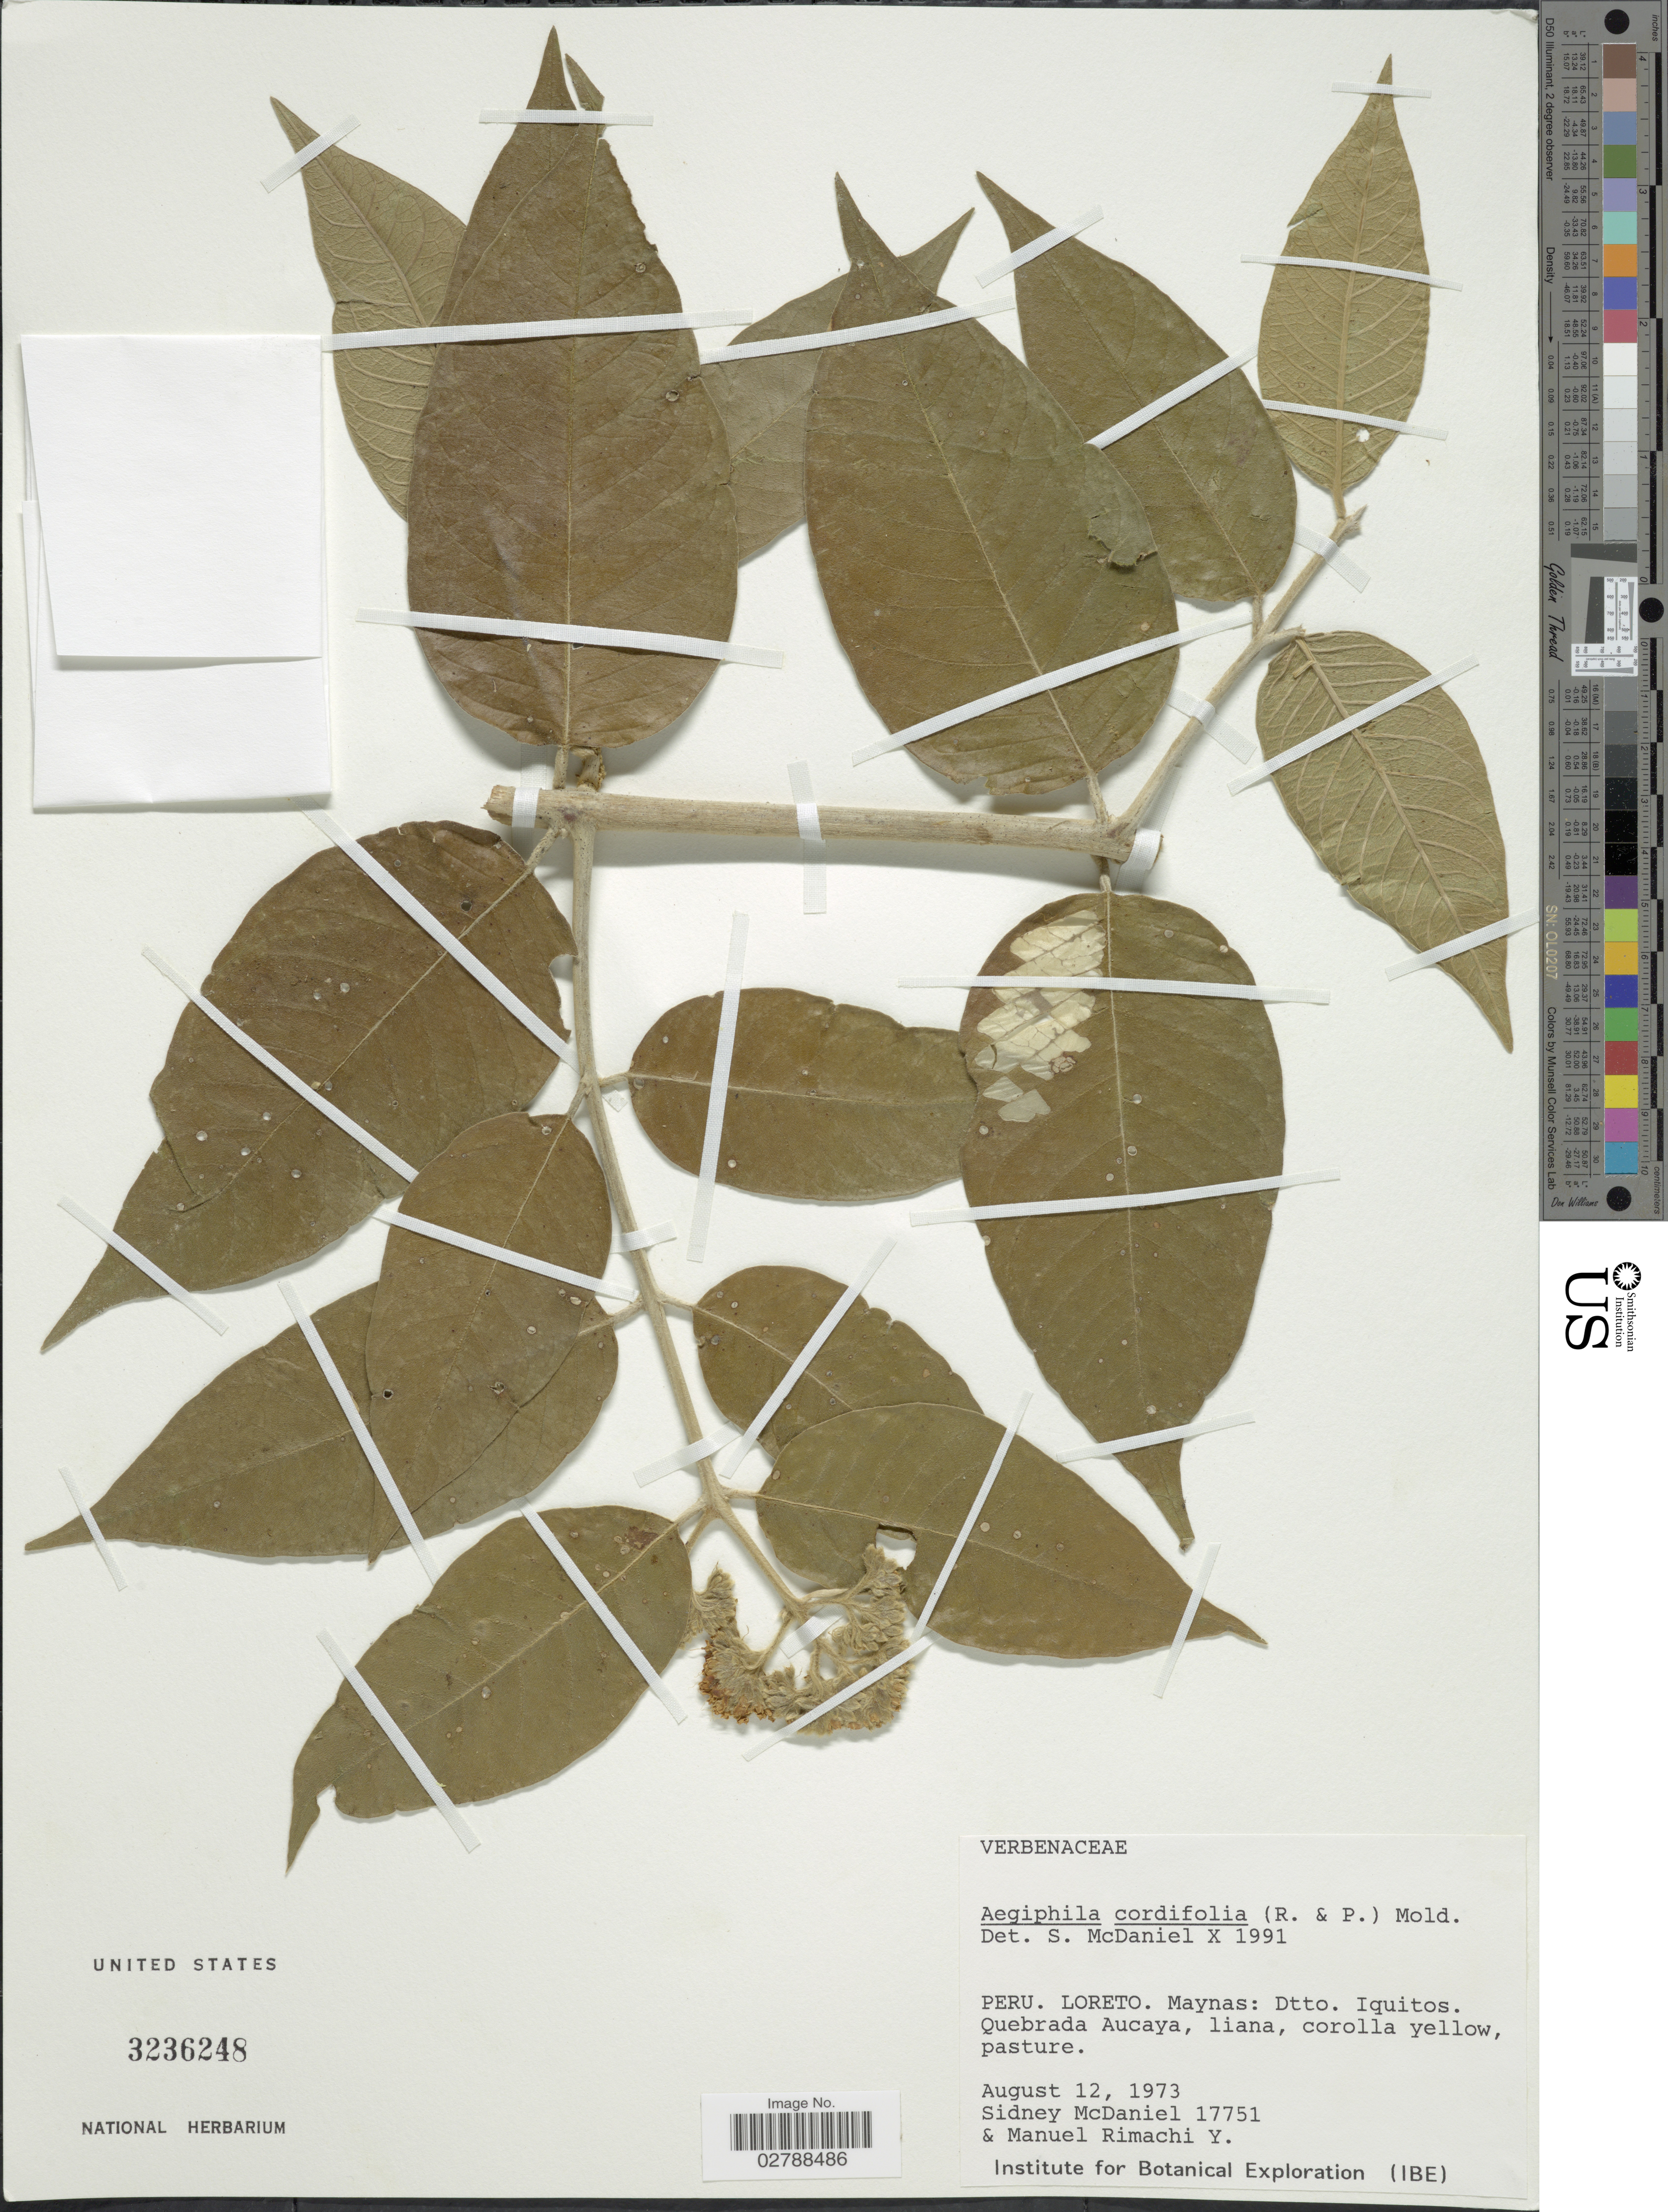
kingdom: Plantae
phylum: Tracheophyta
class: Magnoliopsida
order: Lamiales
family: Lamiaceae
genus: Aegiphila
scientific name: Aegiphila cordifolia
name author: (Ruiz & Pav.) Moldenke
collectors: S. McDaniel & M. Rimachi Y.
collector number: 17751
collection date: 1973-08-12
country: Peru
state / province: Loreto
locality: Maynas: Dtto. Iquitos. Quebrada Aucaya.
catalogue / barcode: US 3236248